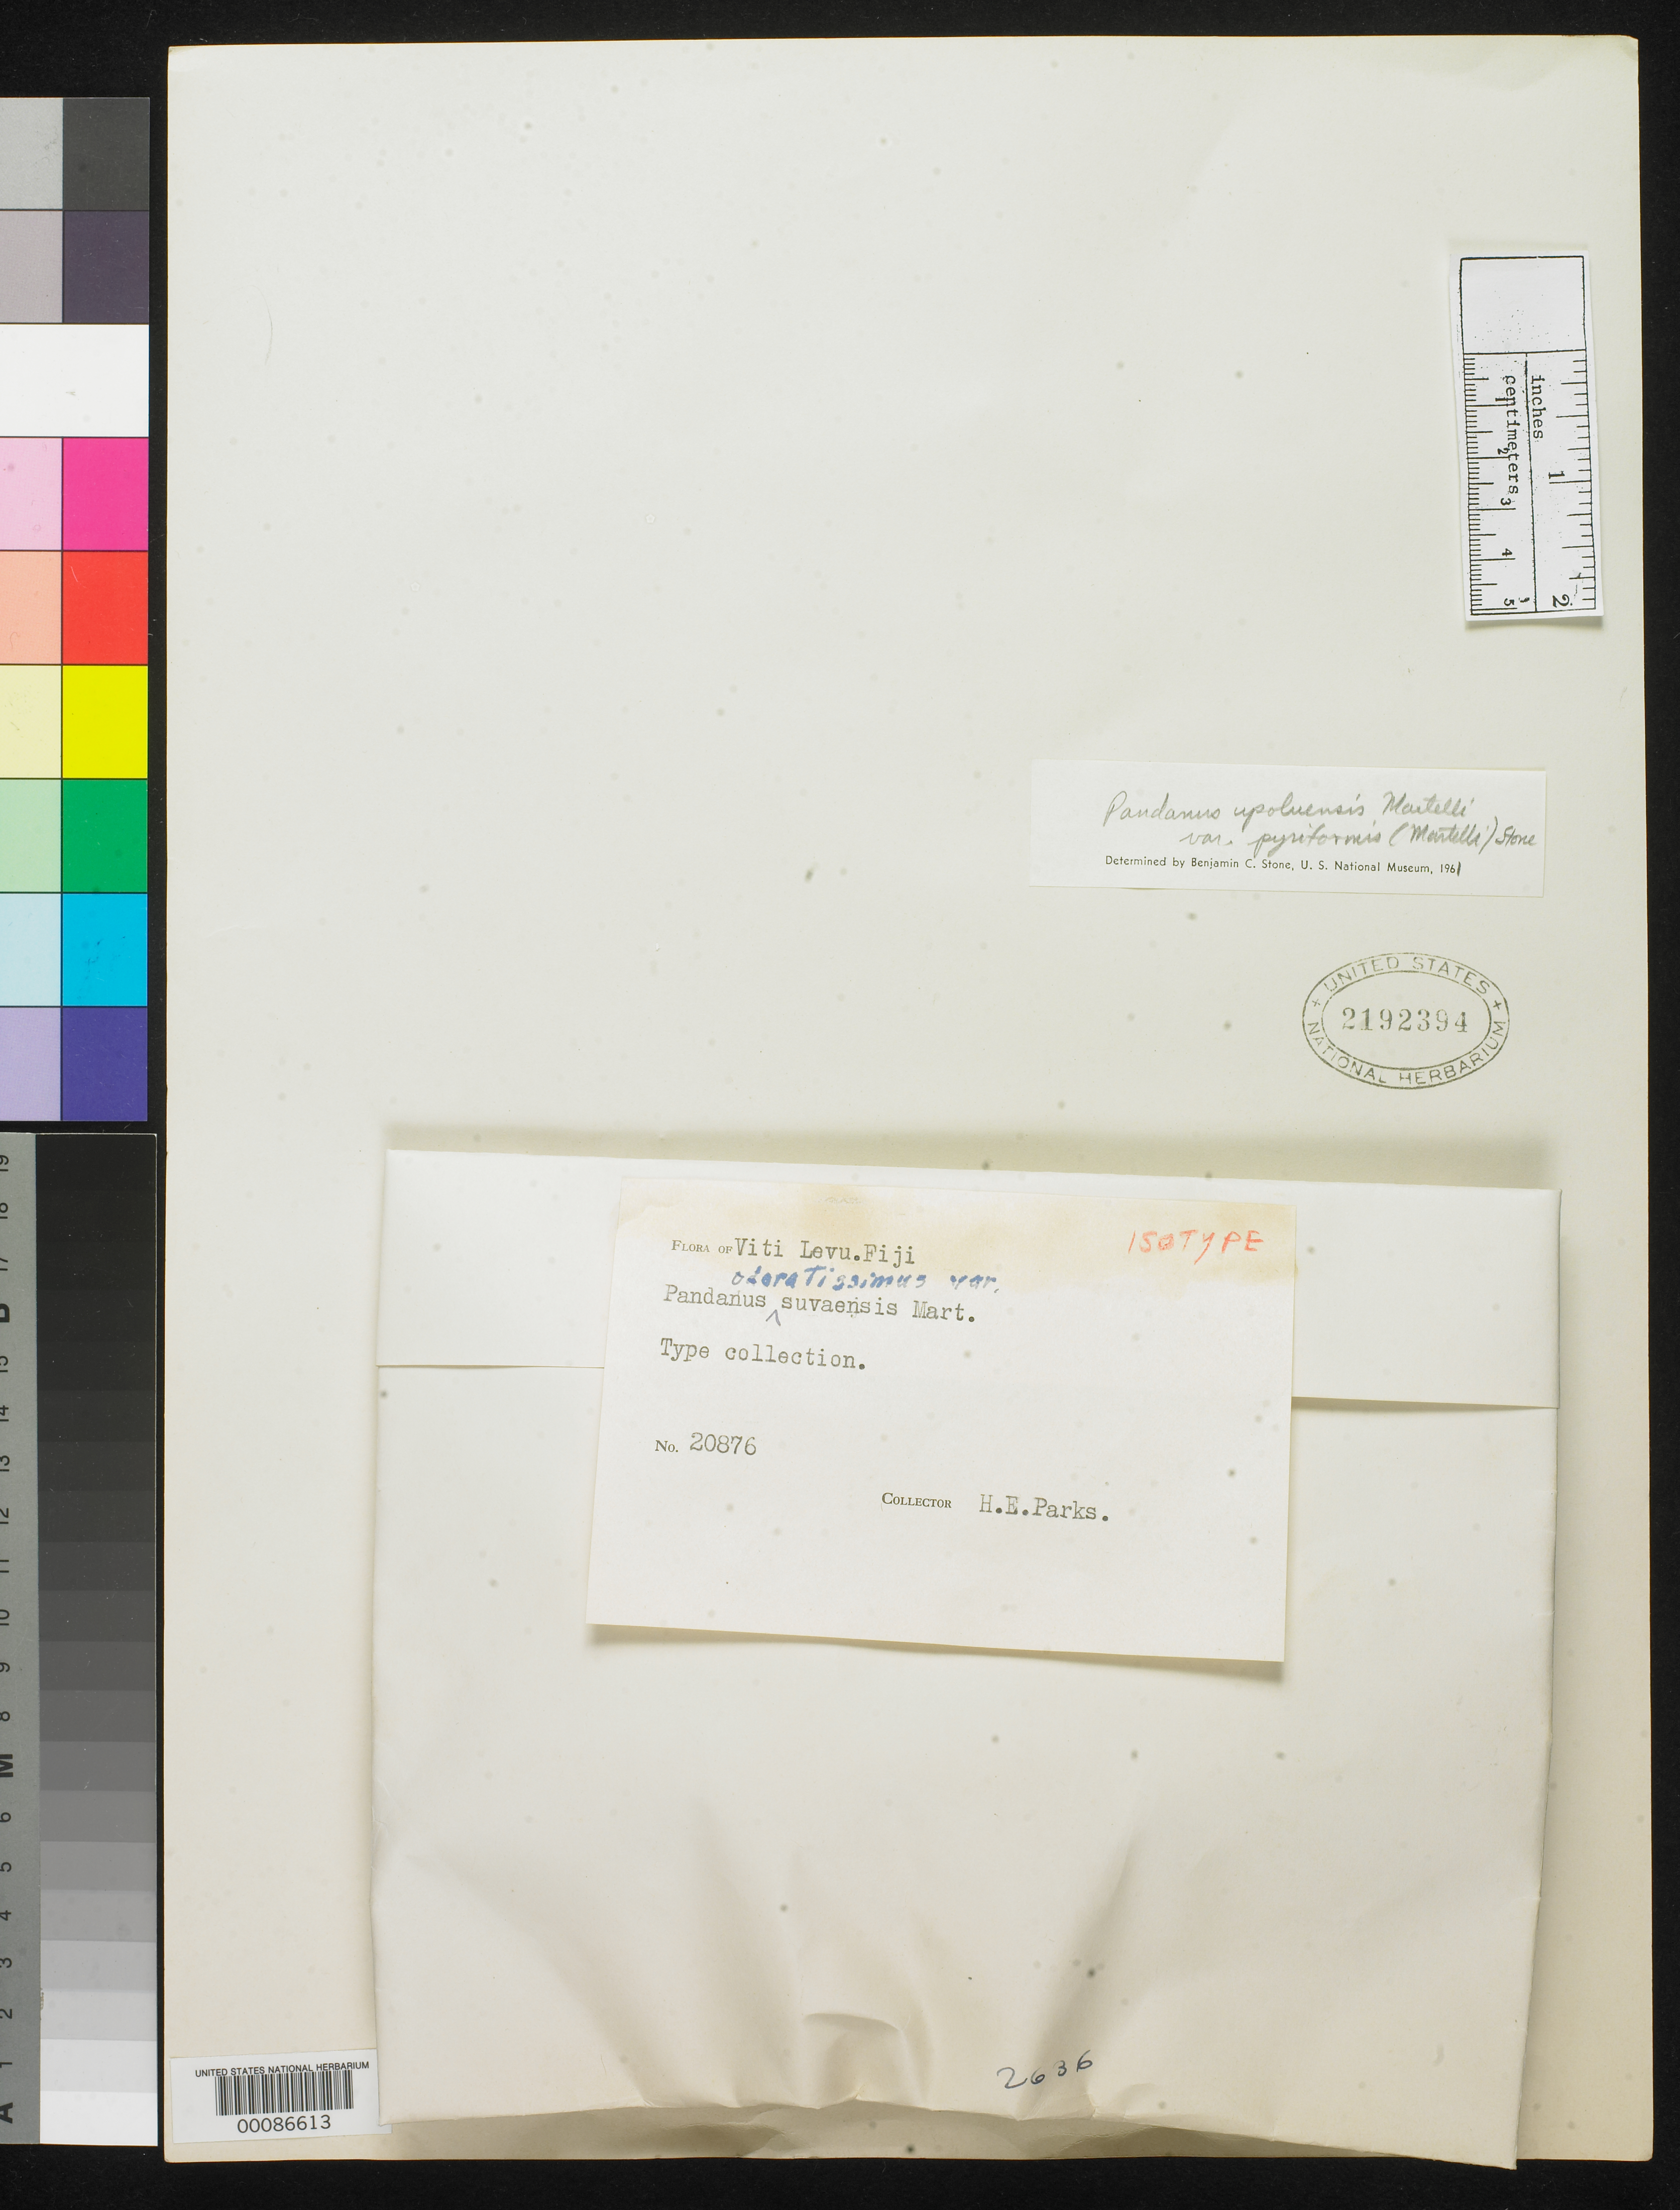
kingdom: Plantae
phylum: Tracheophyta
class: Liliopsida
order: Pandanales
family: Pandanaceae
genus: Pandanus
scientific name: Pandanus odoratissimus var. suvaensis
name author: Martelli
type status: Isosyntype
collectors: H. E. Parks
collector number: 20876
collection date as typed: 1927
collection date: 1927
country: Fiji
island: Viti Levu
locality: Suva along strand. [Viti Levu Group]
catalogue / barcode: US 2192394